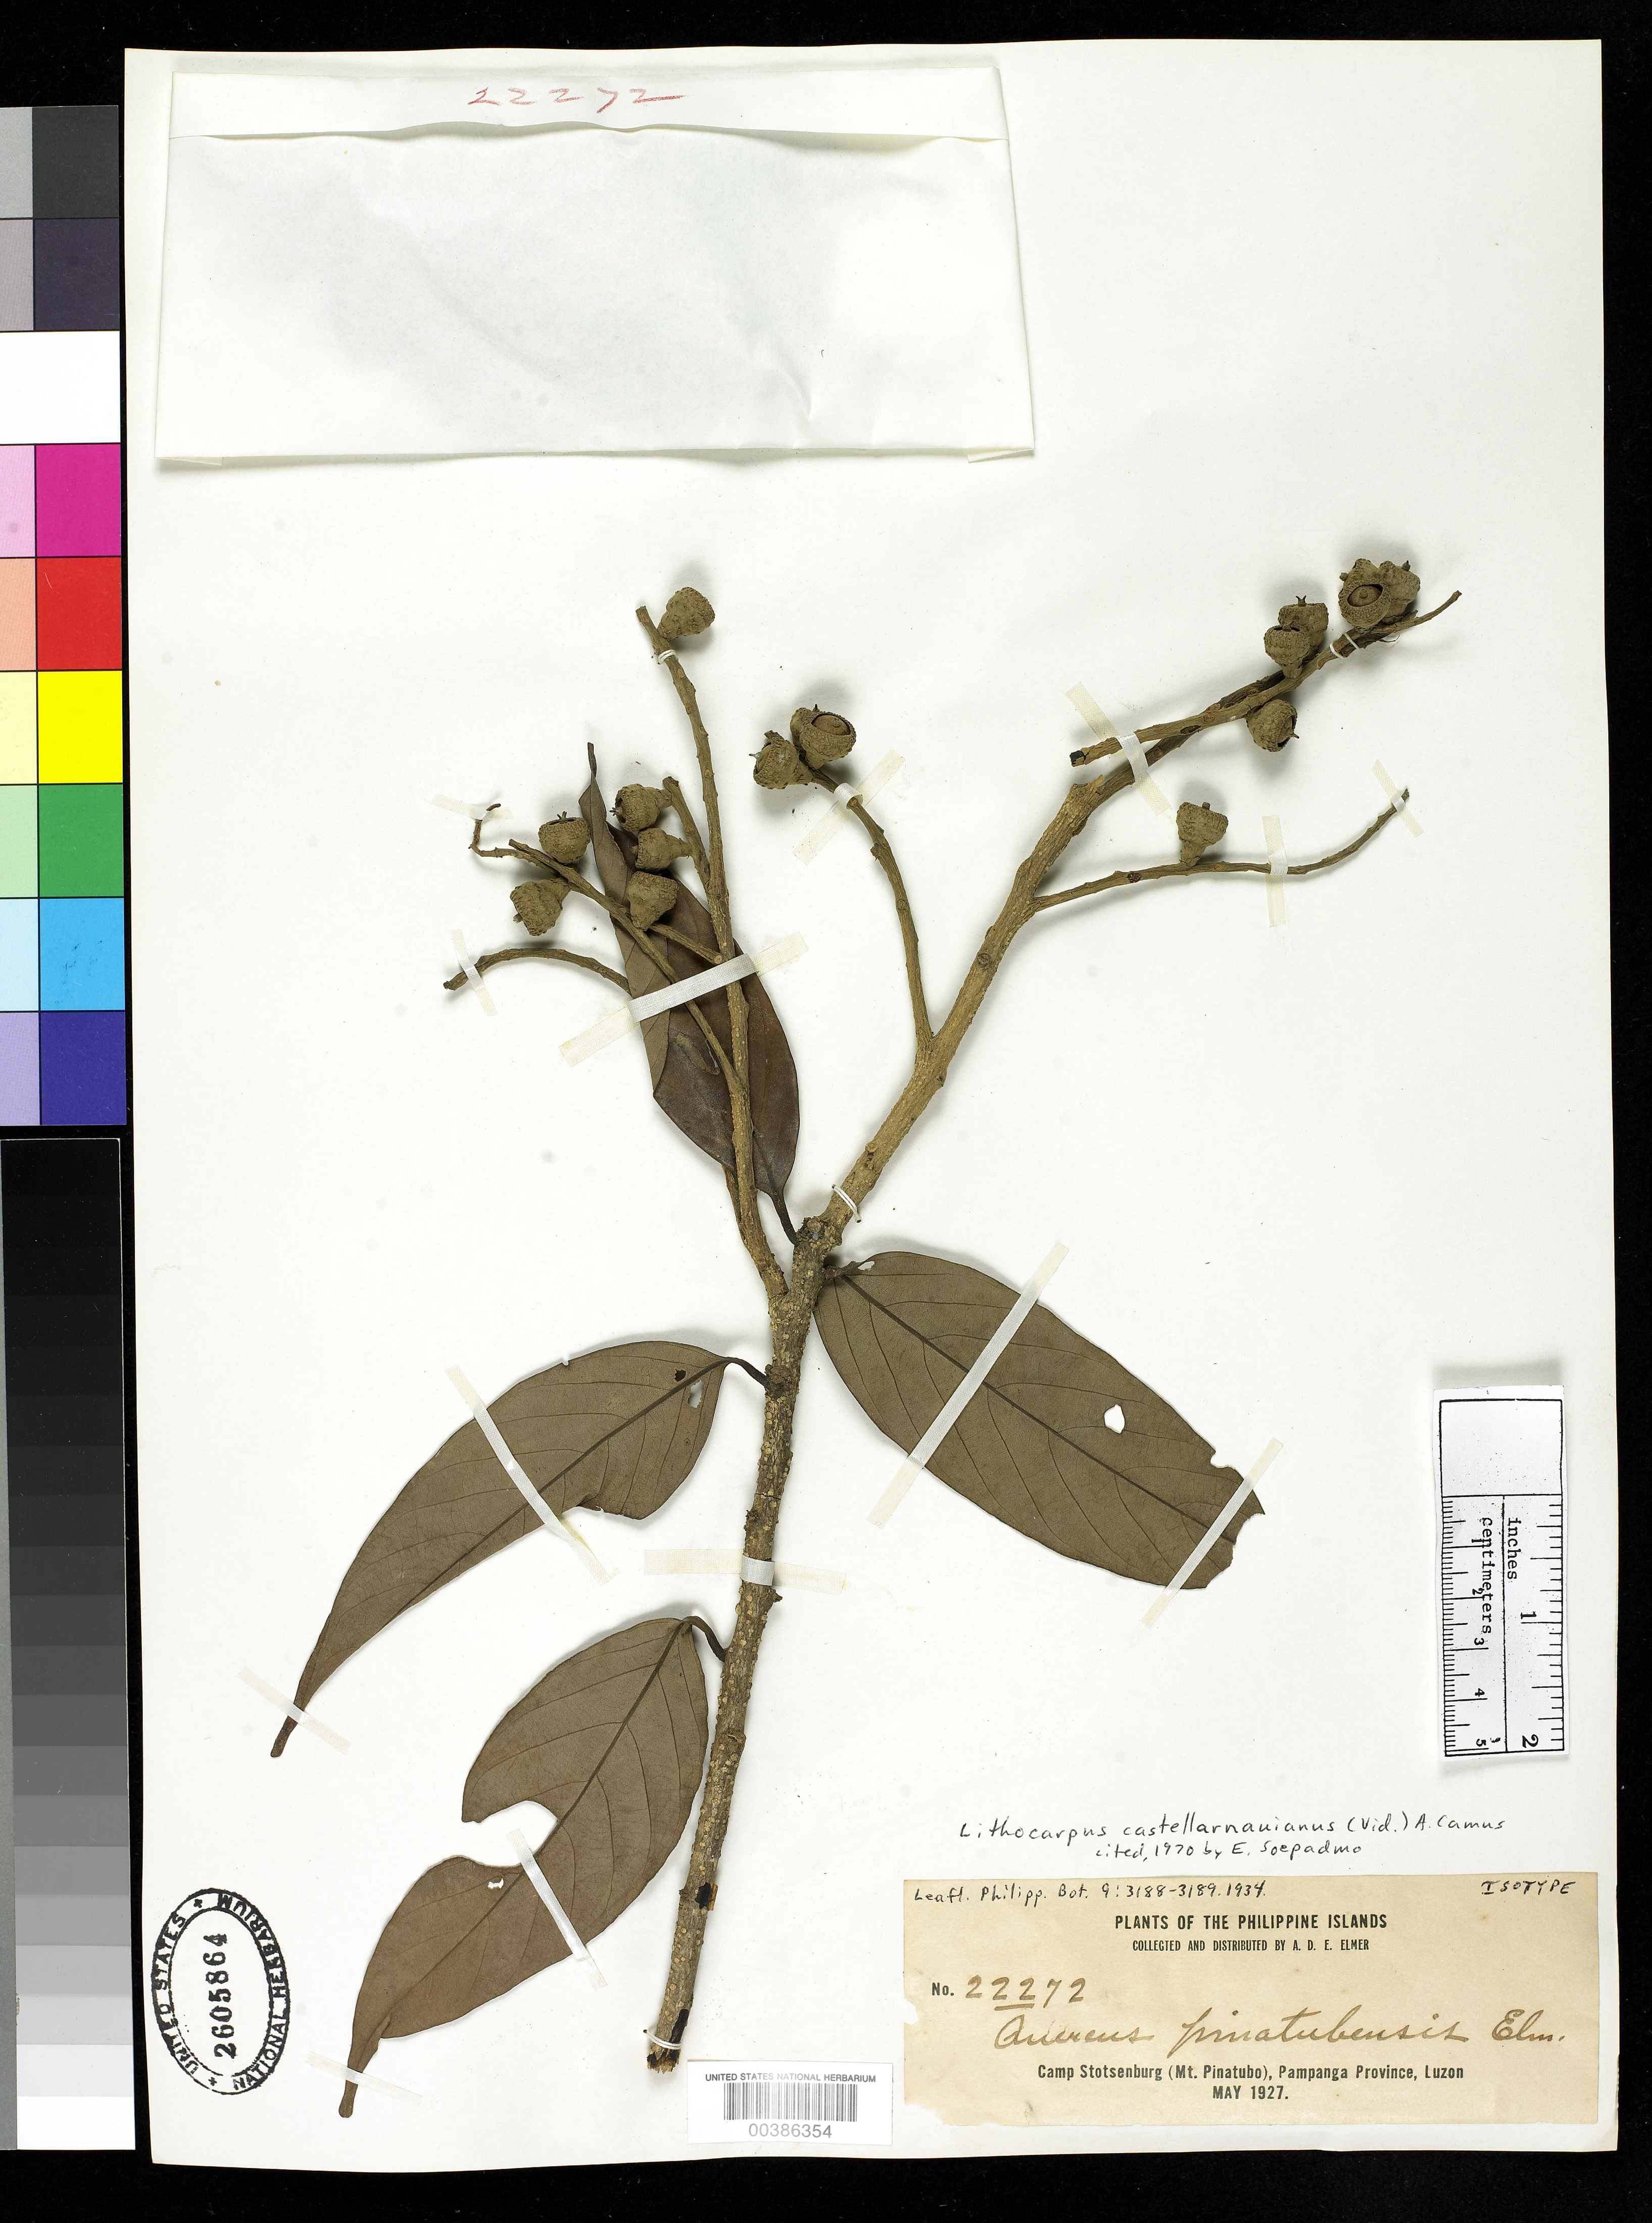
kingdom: Plantae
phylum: Tracheophyta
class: Magnoliopsida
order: Fagales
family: Fagaceae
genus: Quercus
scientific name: Quercus pinatubensis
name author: Elmer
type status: Isotype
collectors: A. D. E. Elmer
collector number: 22272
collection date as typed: May 1927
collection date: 1927-05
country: Philippines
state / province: Central Luzon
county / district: Pampanga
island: Luzon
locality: Camp Stotsenburg, Mt. Pinatubo.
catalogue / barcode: US 2605864